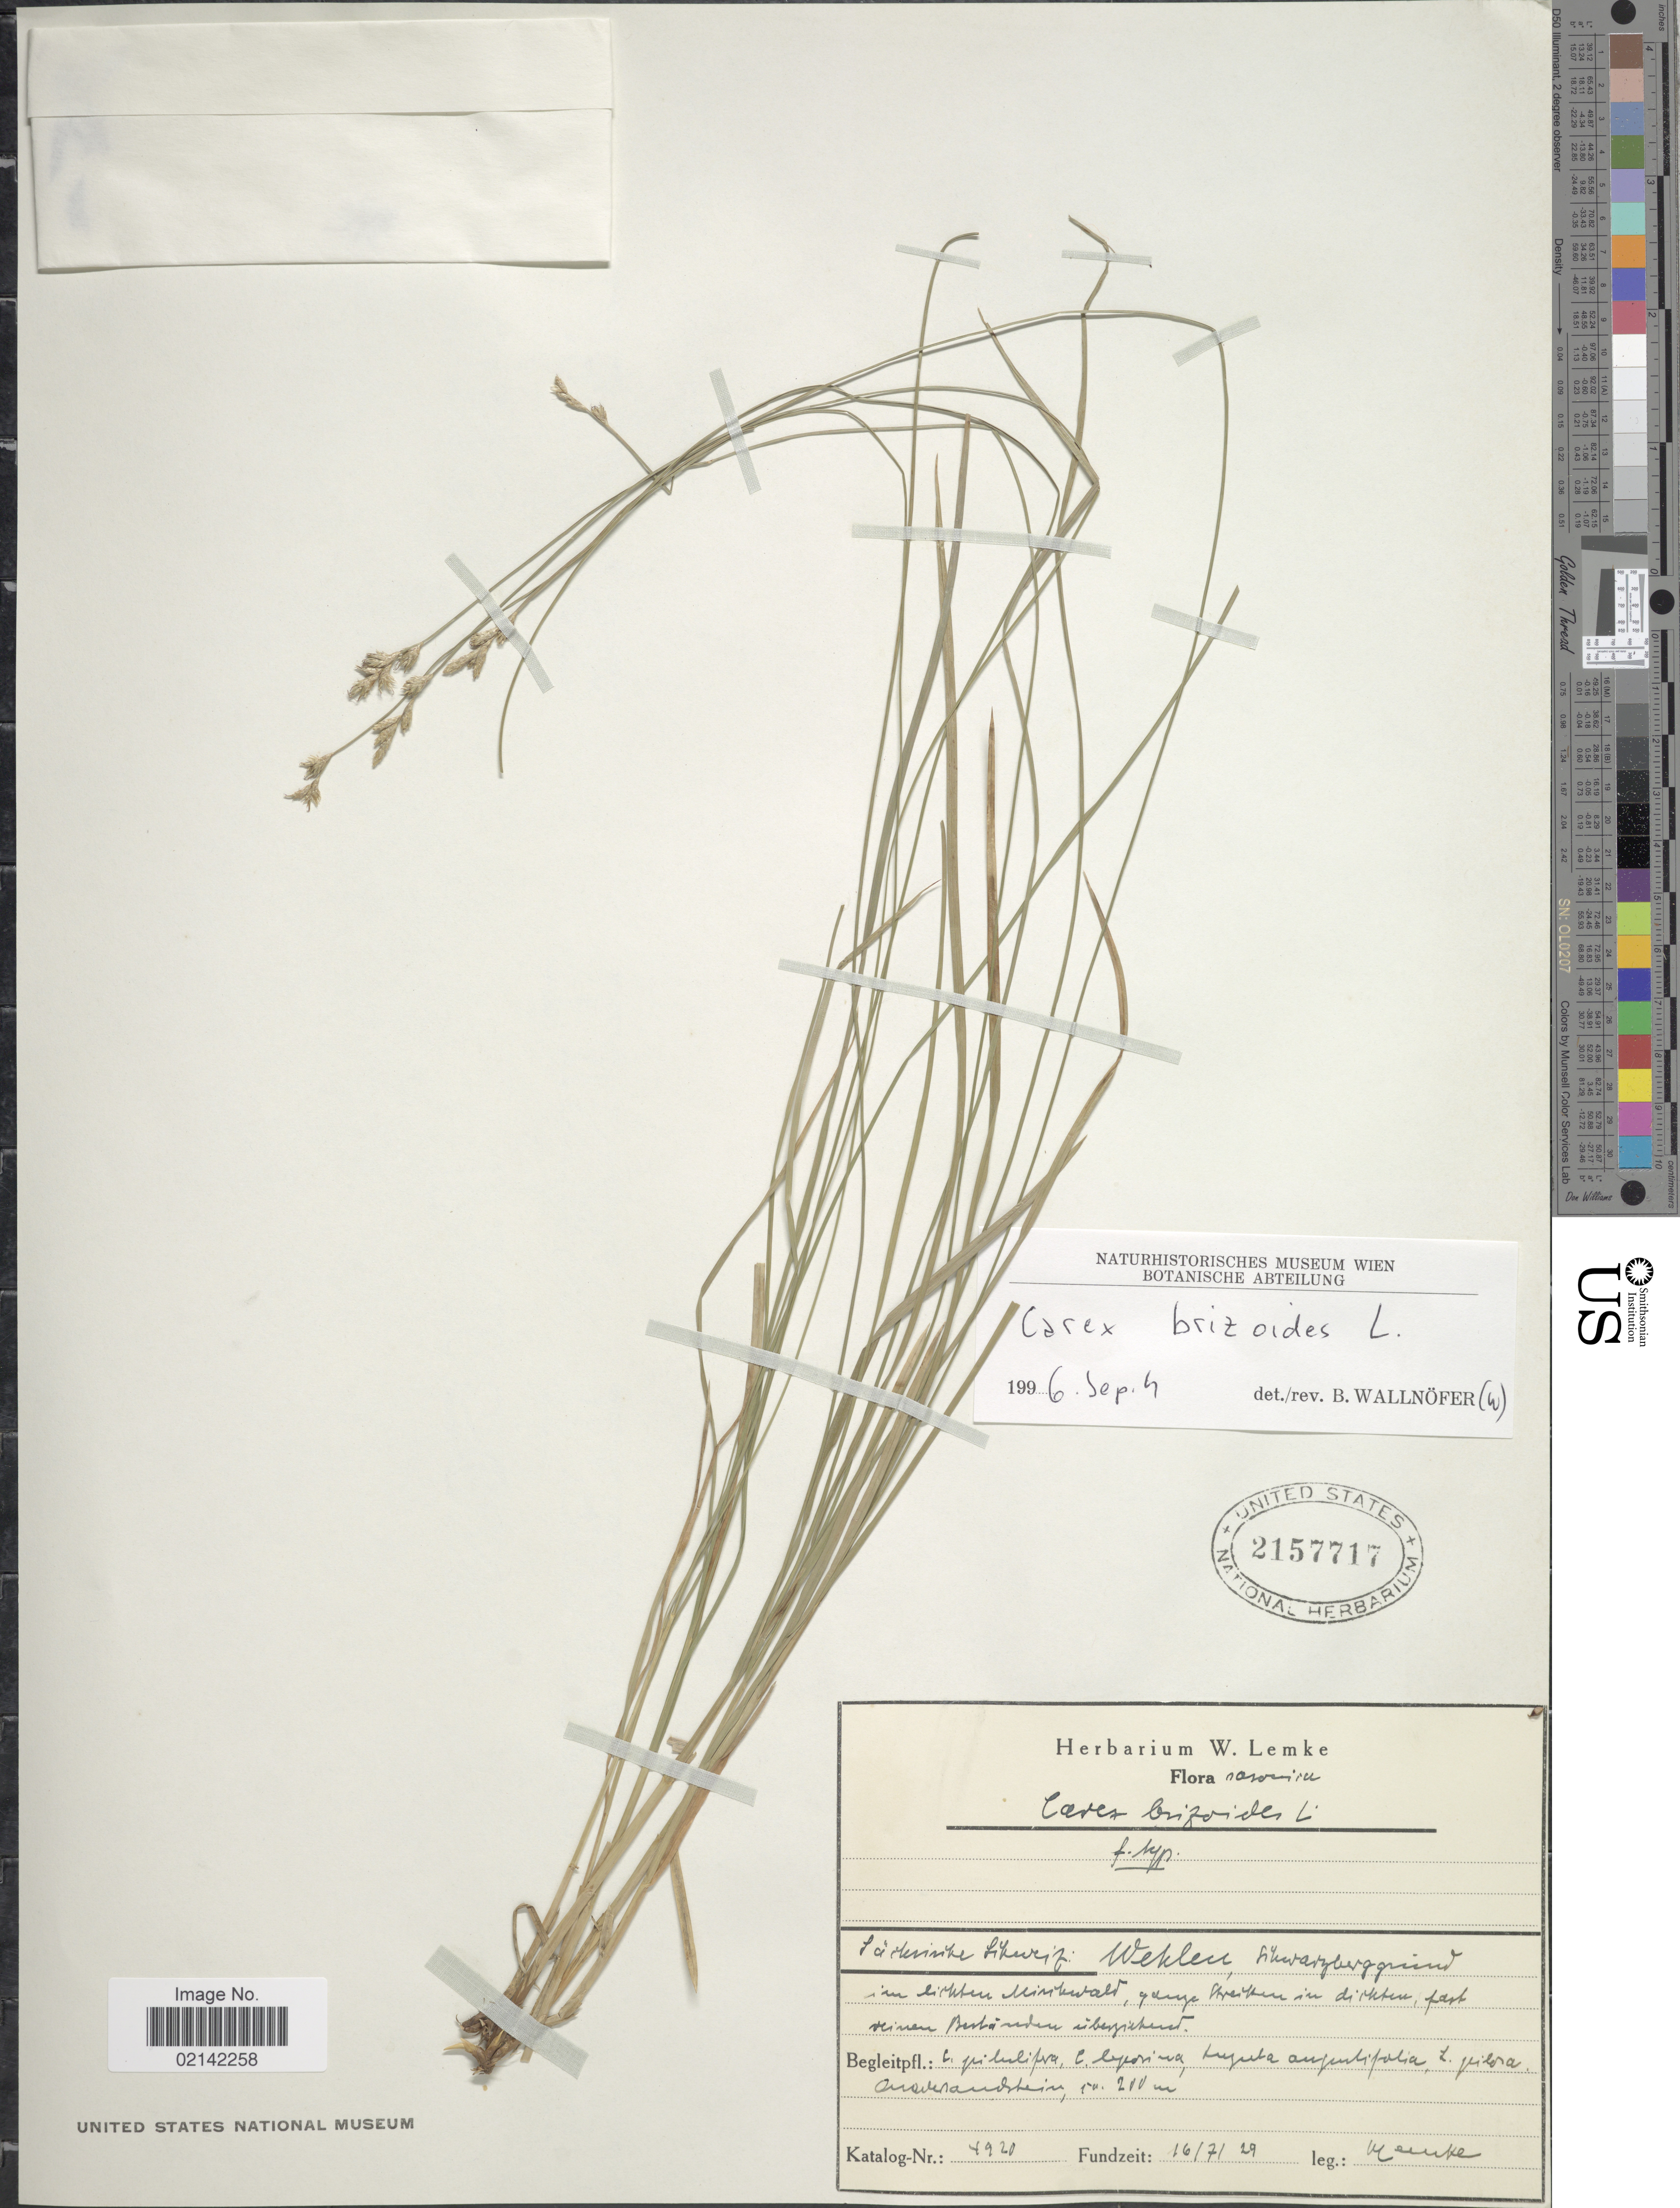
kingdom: Plantae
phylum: Tracheophyta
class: Liliopsida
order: Poales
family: Cyperaceae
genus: Carex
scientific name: Carex brizoides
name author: L.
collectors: W. Lemke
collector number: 4920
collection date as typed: Transcribed d/m/y: 16/7/29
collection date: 1929-07-16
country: Germany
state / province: Sachsen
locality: Sächsische Schweiz: Weklen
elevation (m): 200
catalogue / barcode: US 2157717